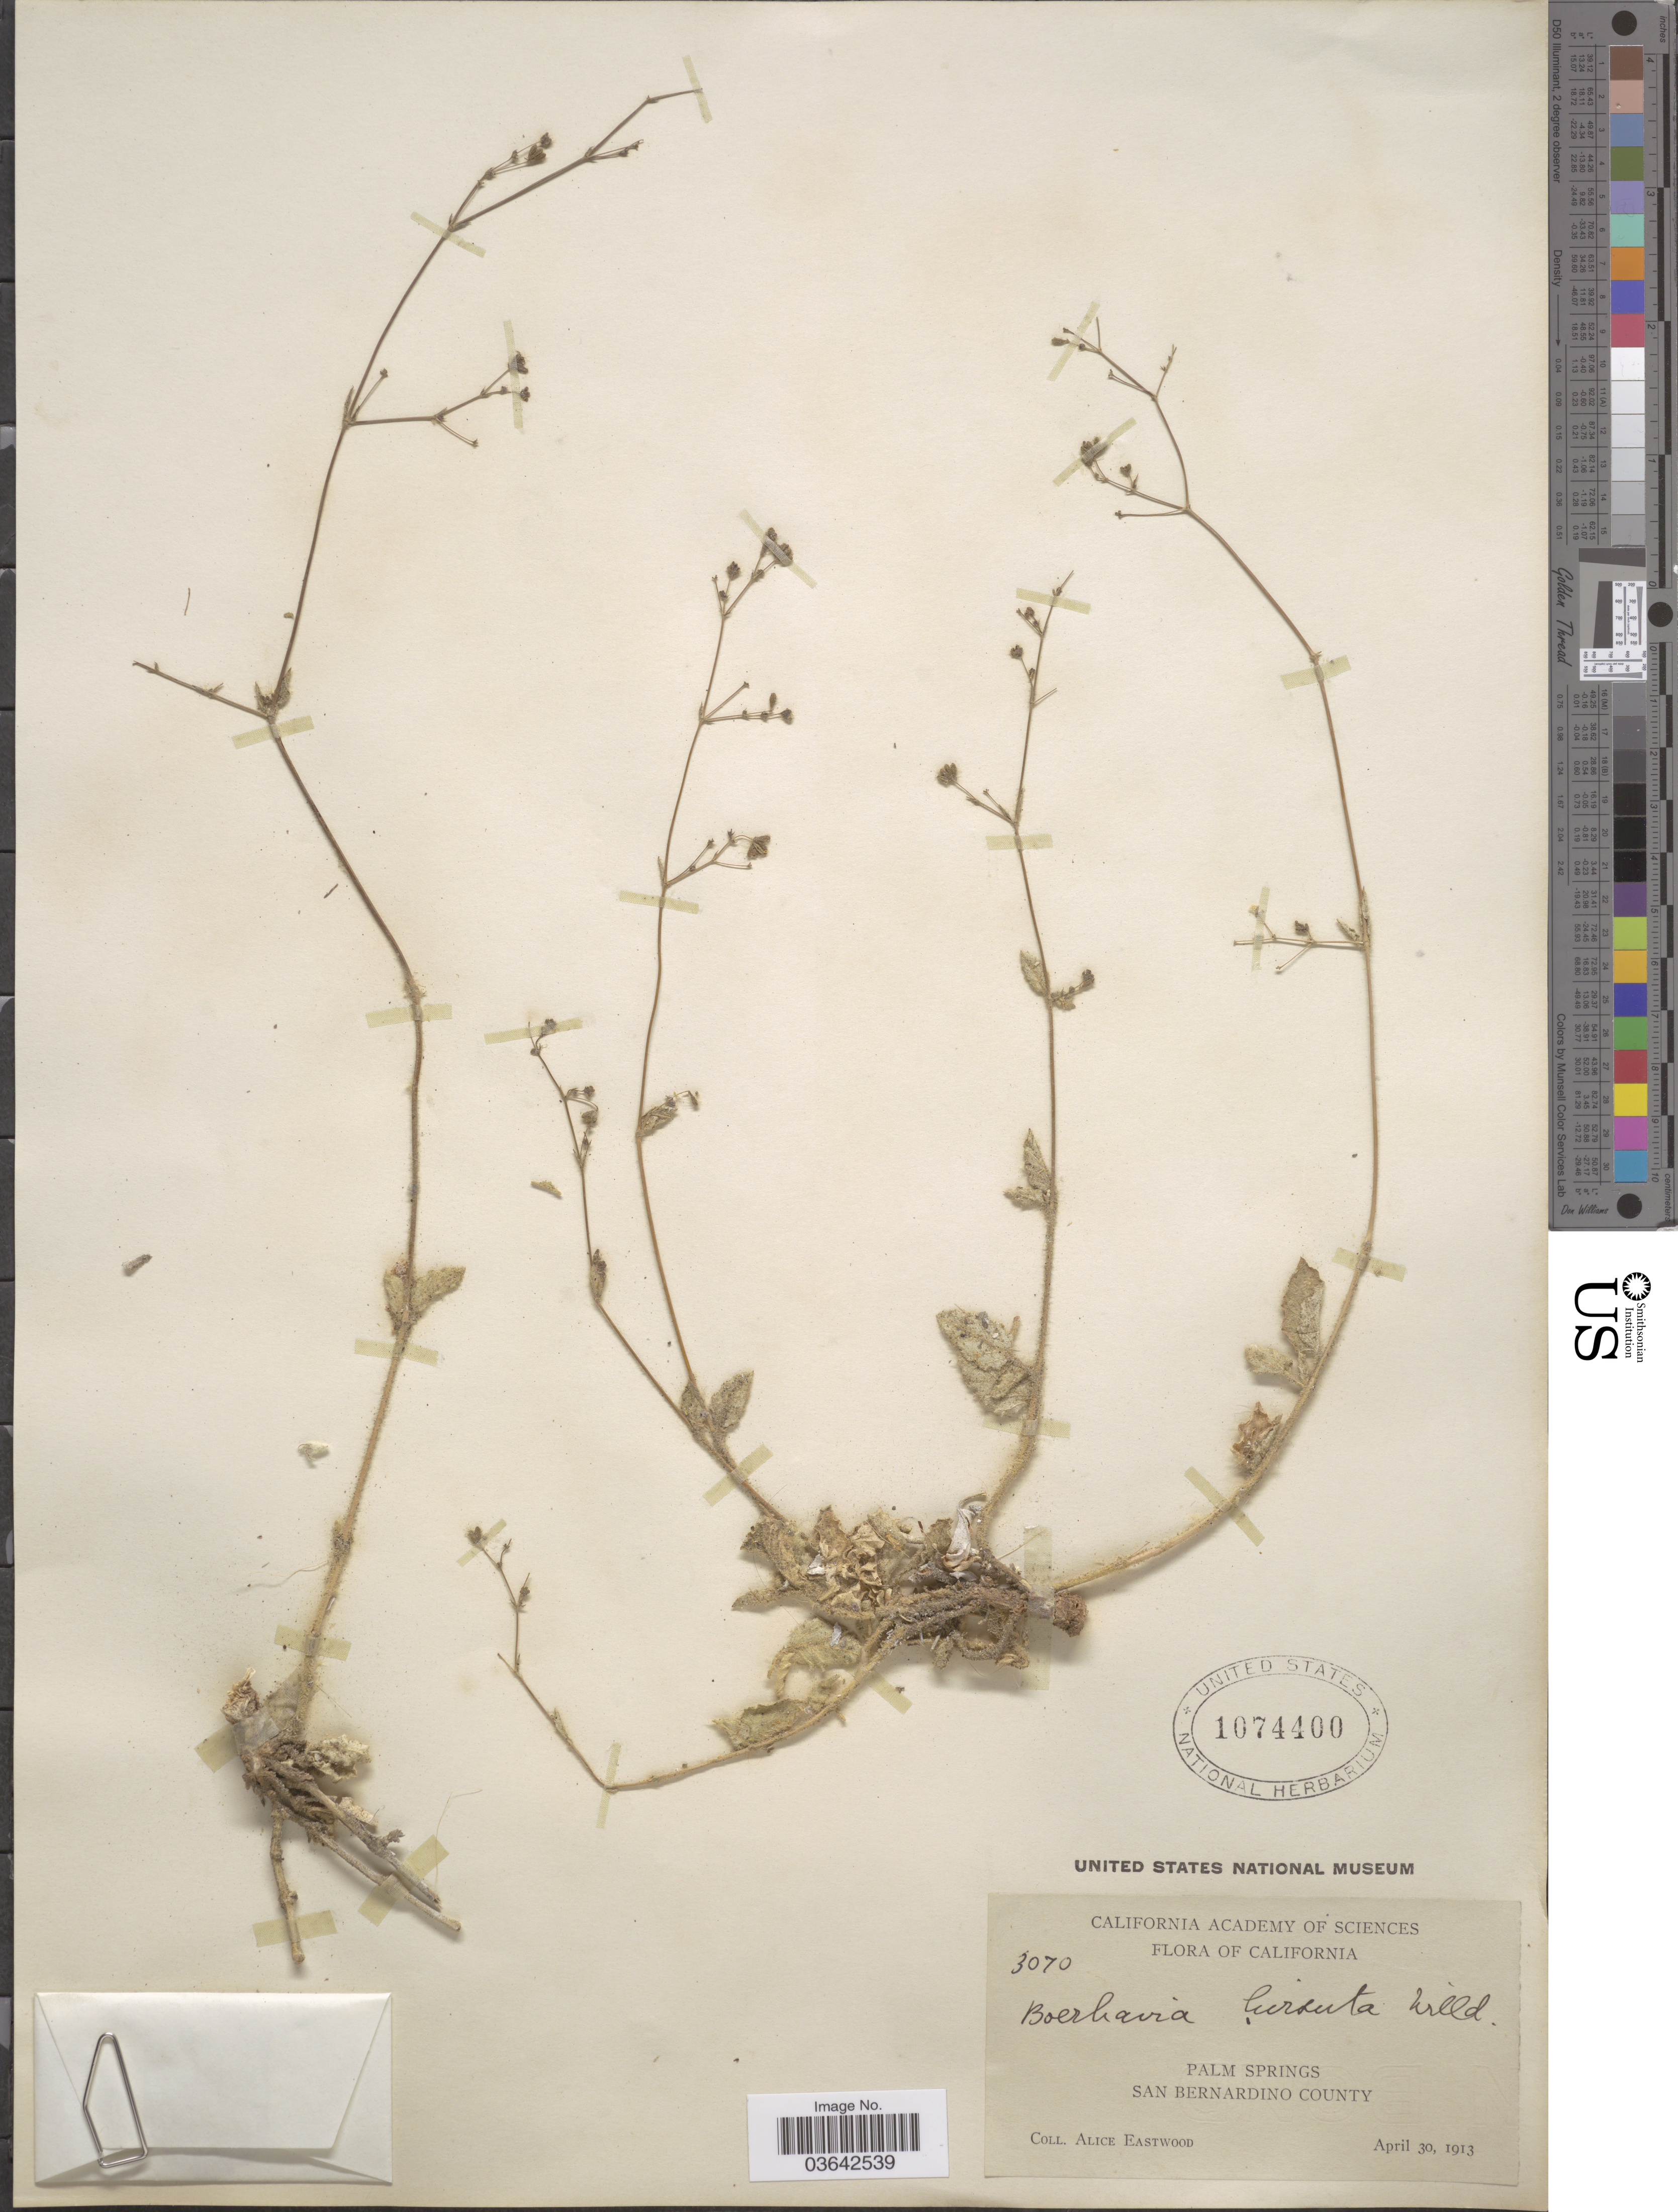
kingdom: Plantae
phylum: Tracheophyta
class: Magnoliopsida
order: Caryophyllales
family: Nyctaginaceae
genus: Boerhavia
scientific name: Boerhavia coccinea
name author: Mill.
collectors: A. Eastwood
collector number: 3070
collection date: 1913-04-30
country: United States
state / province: California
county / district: San Bernardino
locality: Palm Springs. San Bernardino County.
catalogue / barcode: US 1074400